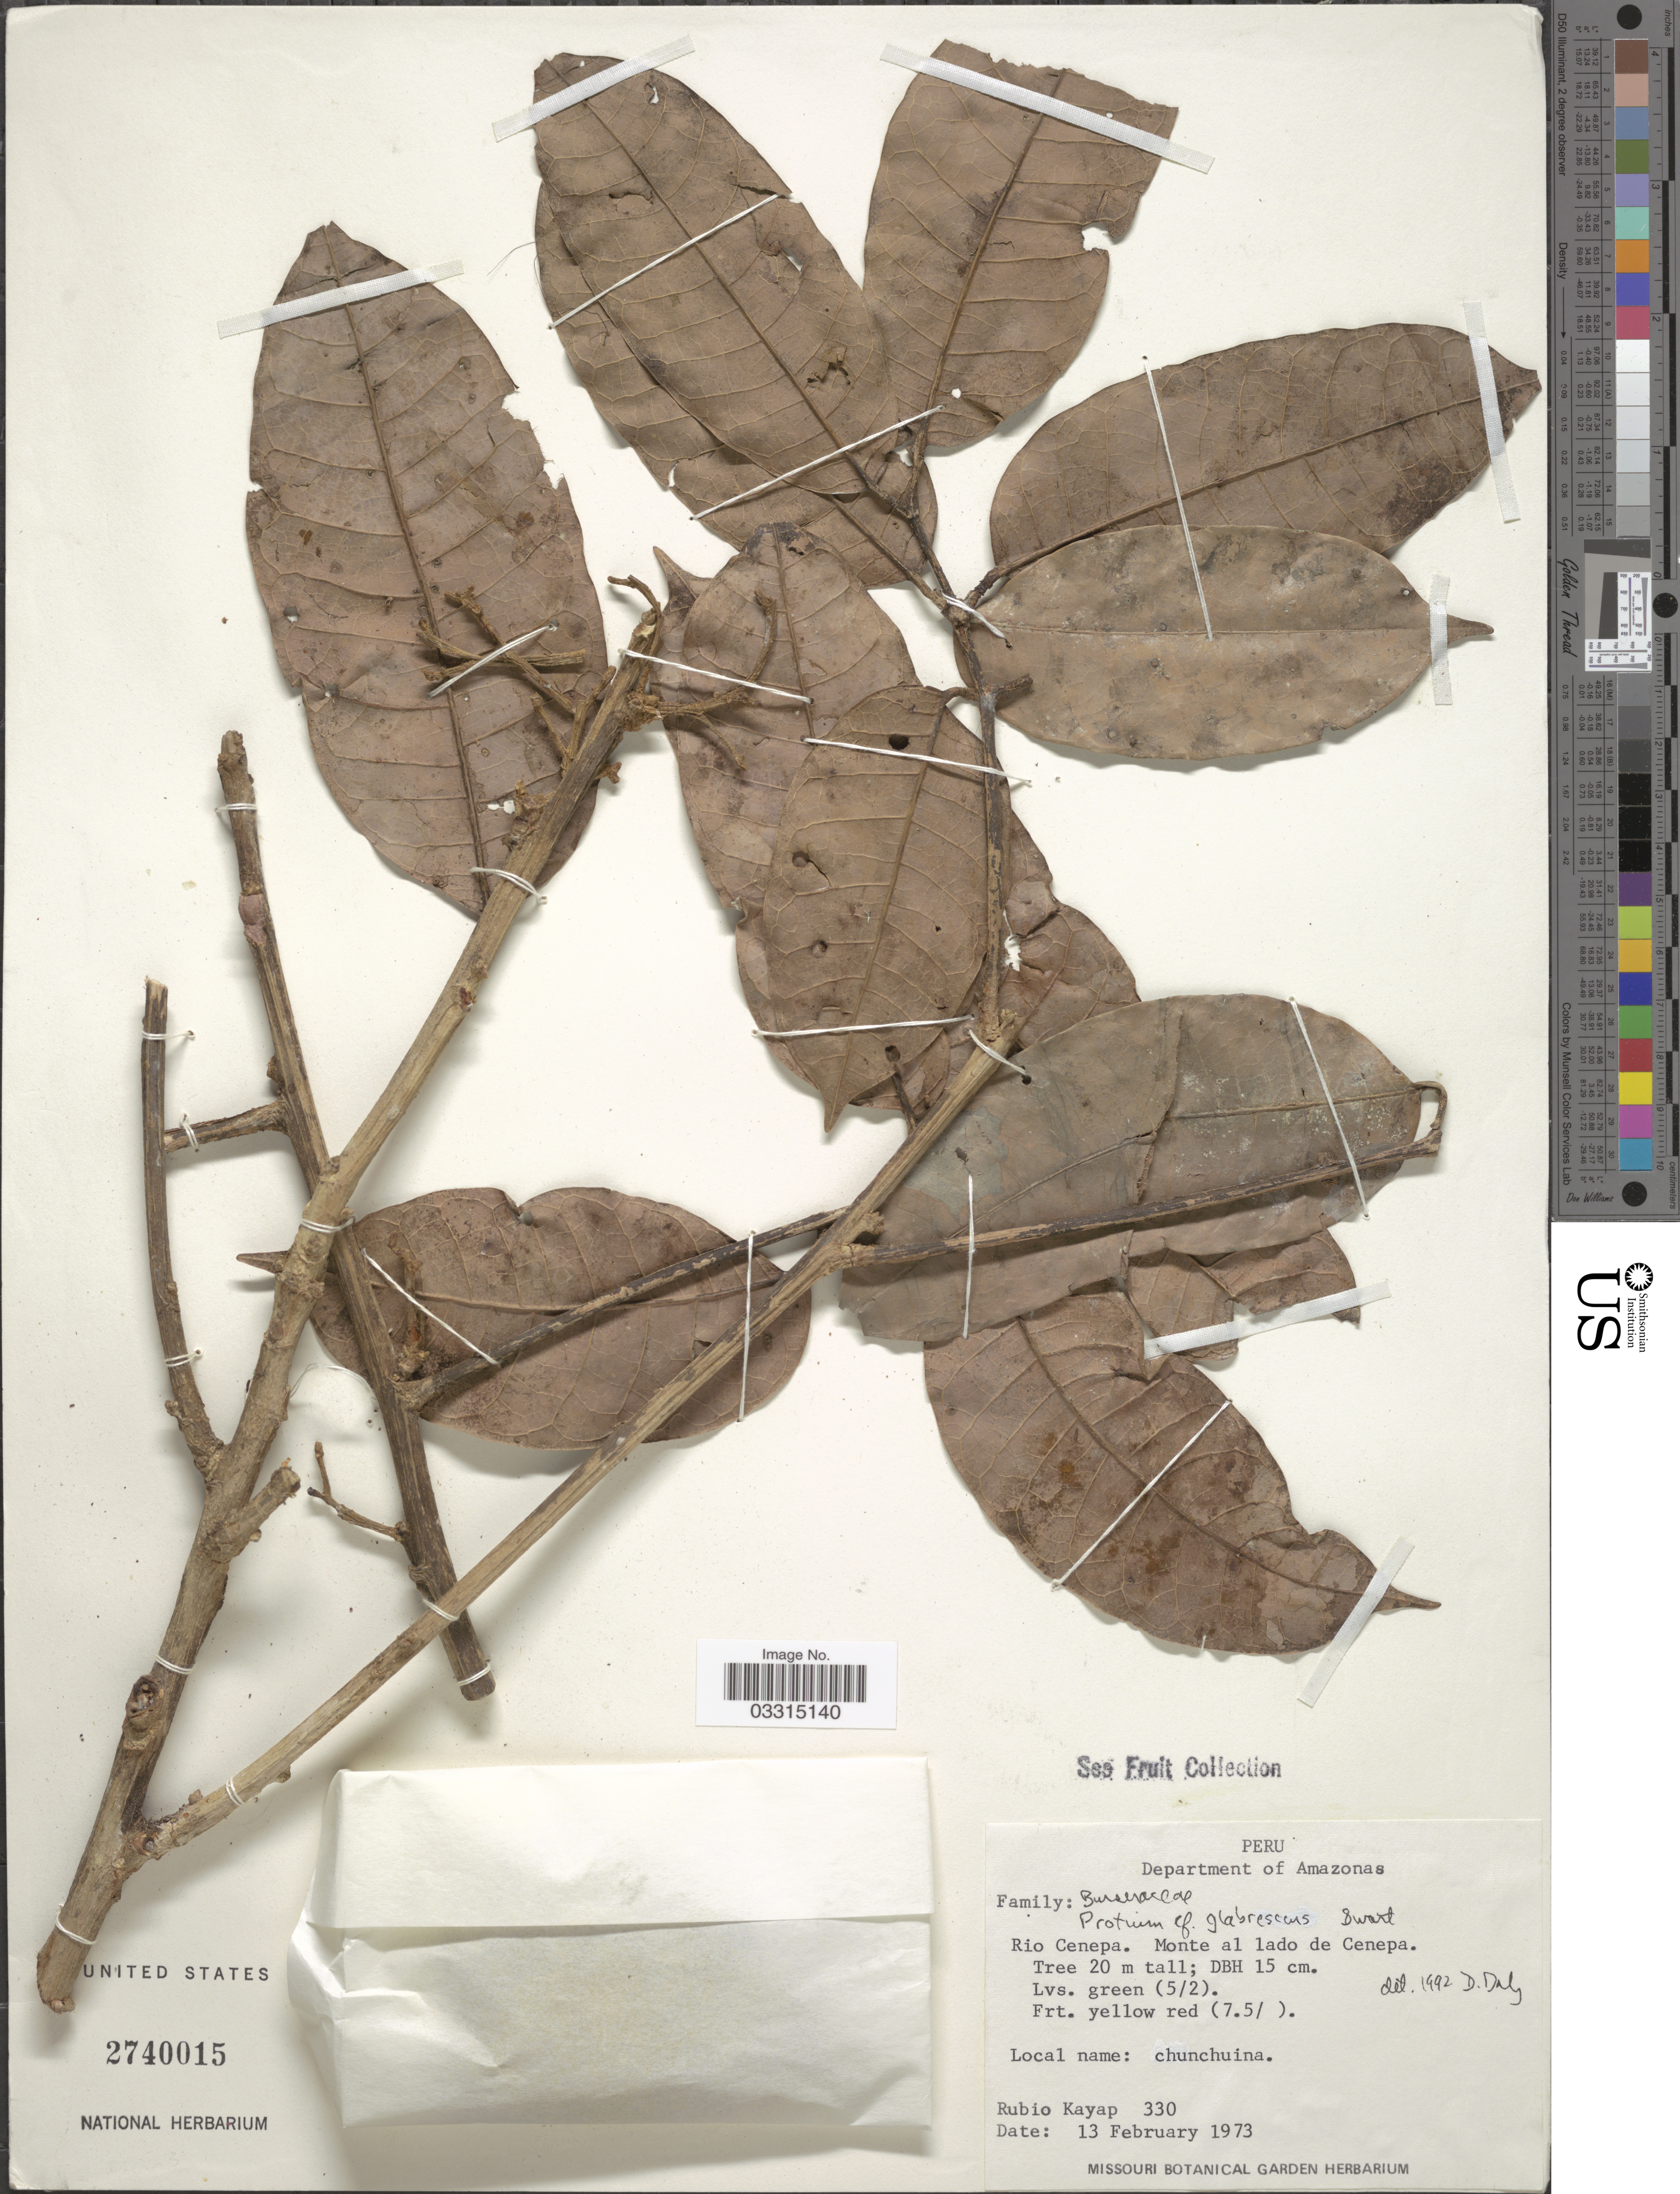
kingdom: Plantae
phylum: Tracheophyta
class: Magnoliopsida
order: Sapindales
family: Burseraceae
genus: Protium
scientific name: Protium glabrescens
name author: Swart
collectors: R. Kayap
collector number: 330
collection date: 1973-02-13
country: Peru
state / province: Amazonas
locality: Department of Amazonas. Rio Cenepa. Monte al lado de Cenepa.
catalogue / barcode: US 2740015